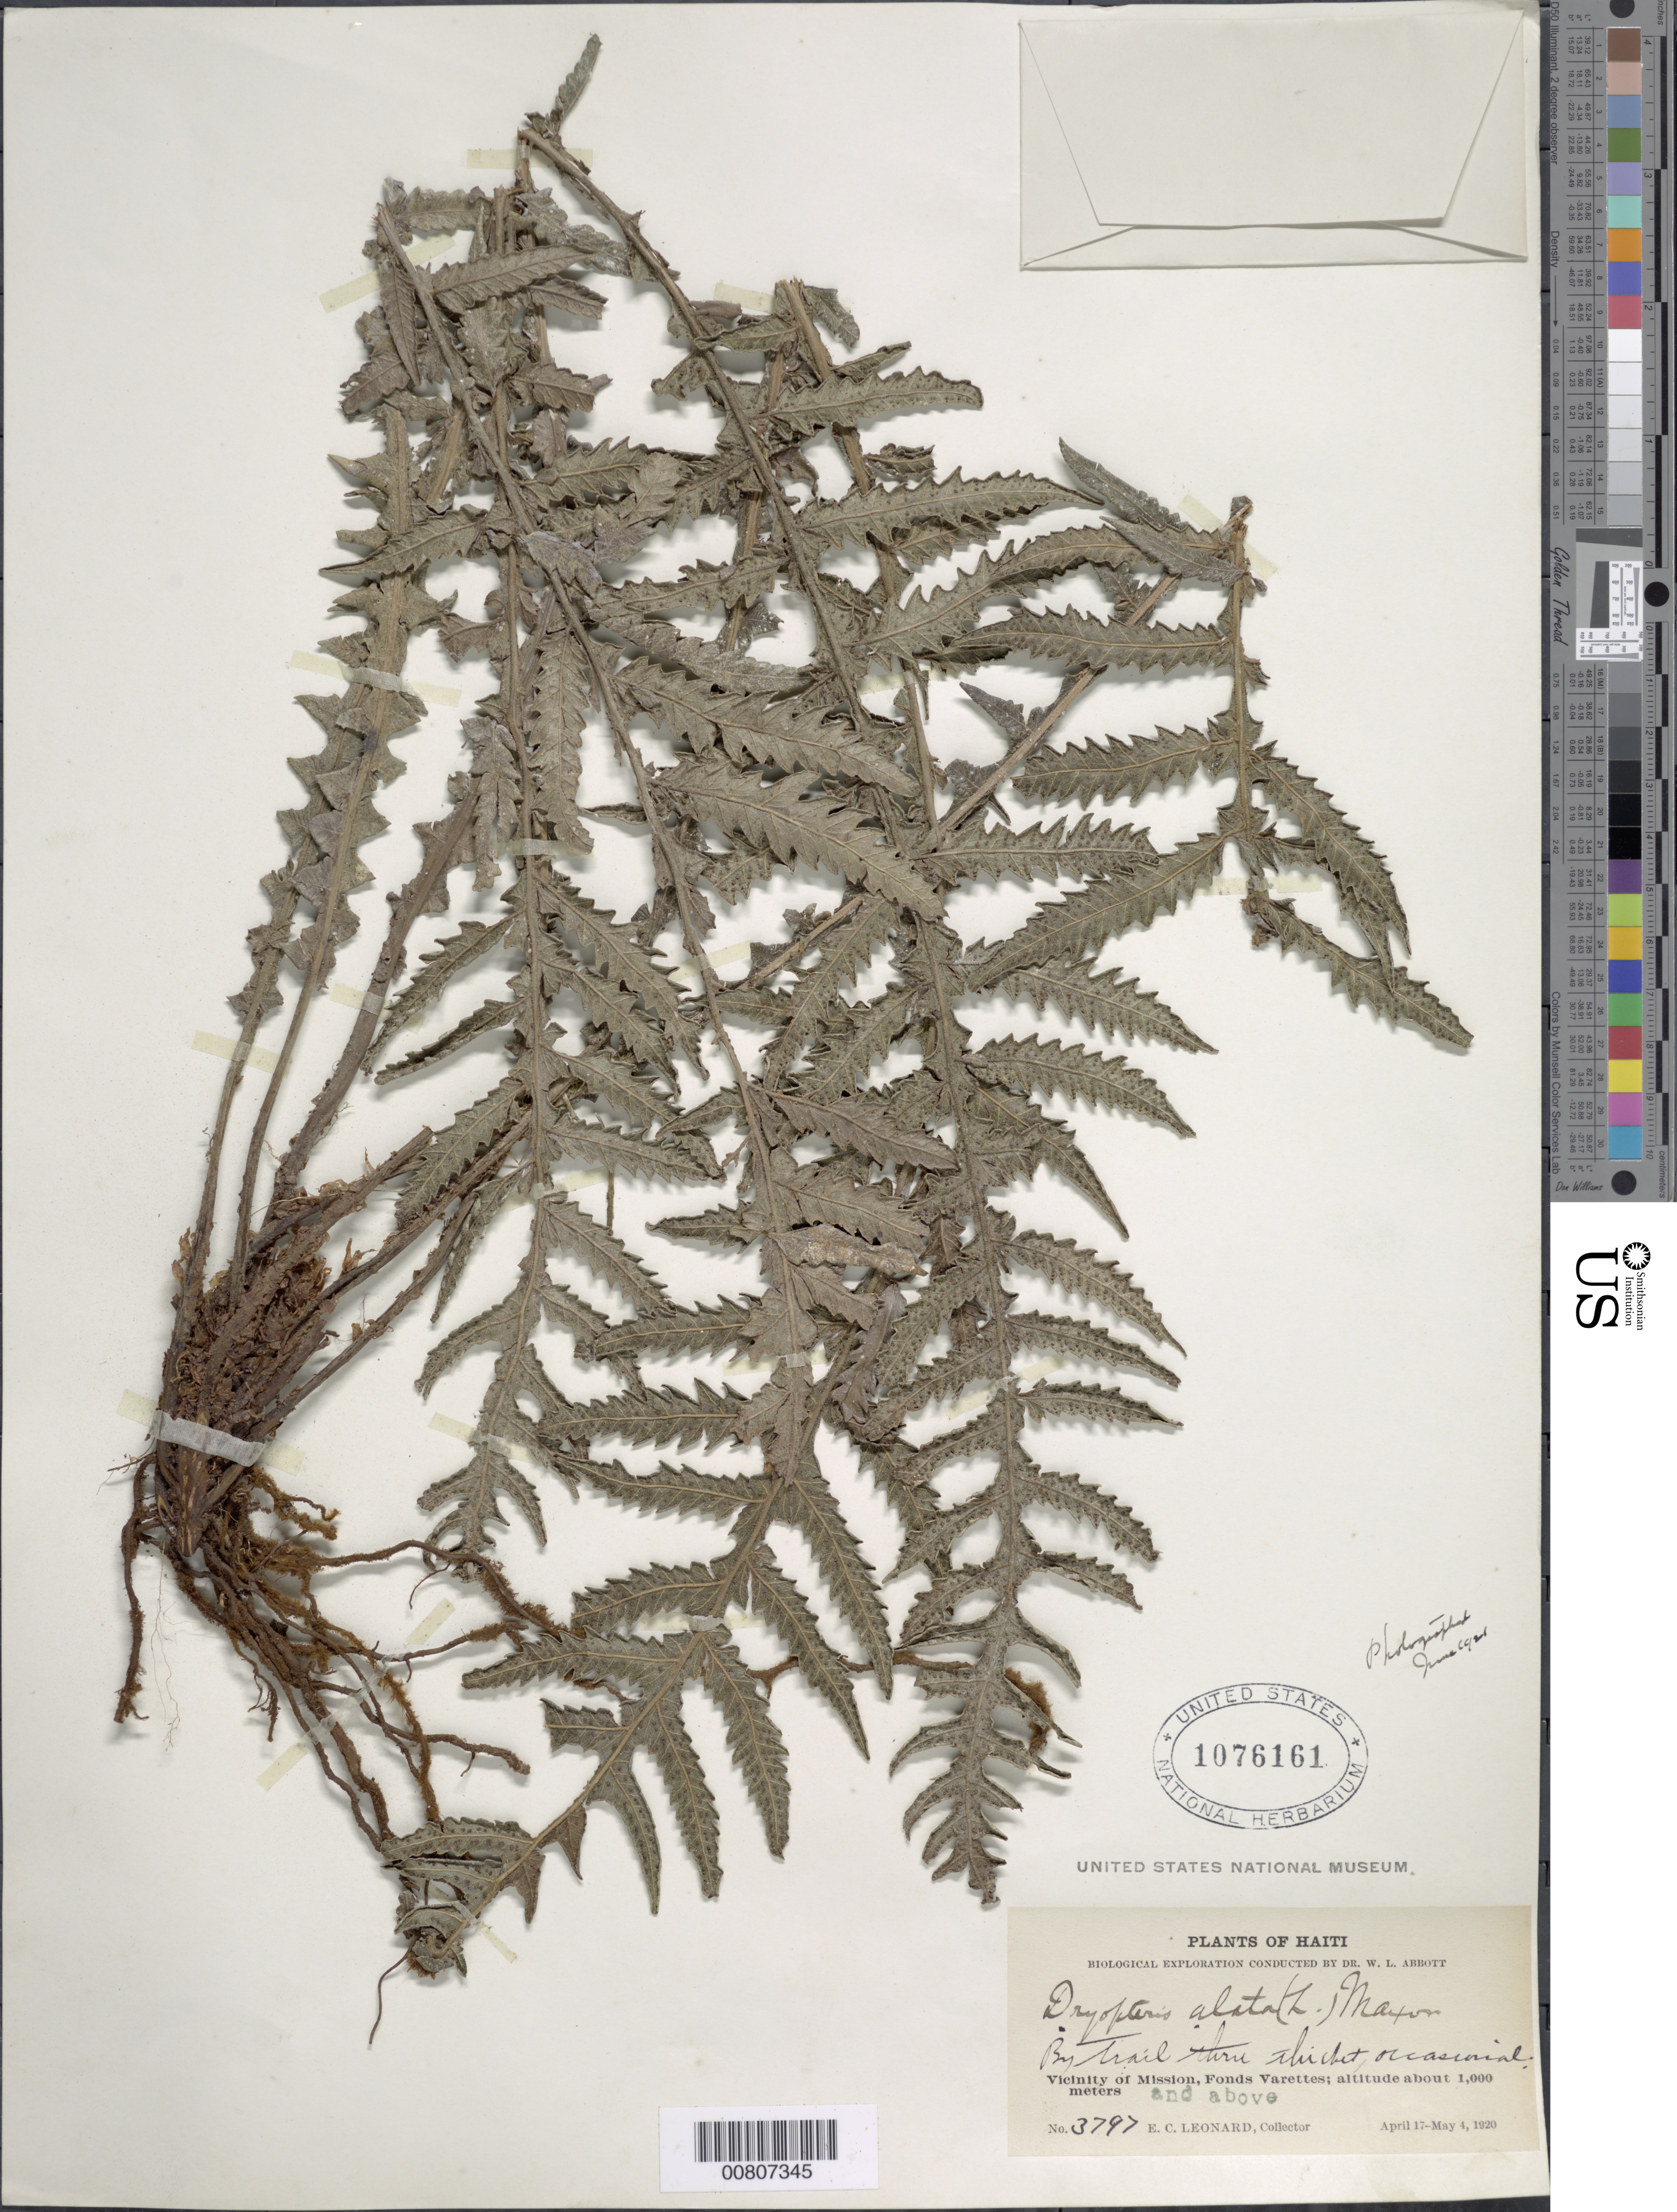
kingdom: Plantae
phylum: Tracheophyta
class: Polypodiopsida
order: Polypodiales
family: Thelypteridaceae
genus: Goniopteris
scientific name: Goniopteris alata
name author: (L.) Ching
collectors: E. C. Leonard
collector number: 3797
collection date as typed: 17 Apr 1920 to 04 May 1920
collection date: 1920-04-17/1920-05-04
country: Haiti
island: Hispaniola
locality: Mission vicinity, Fonds Varettes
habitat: By trail thru thicket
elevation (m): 1000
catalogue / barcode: US 1076161